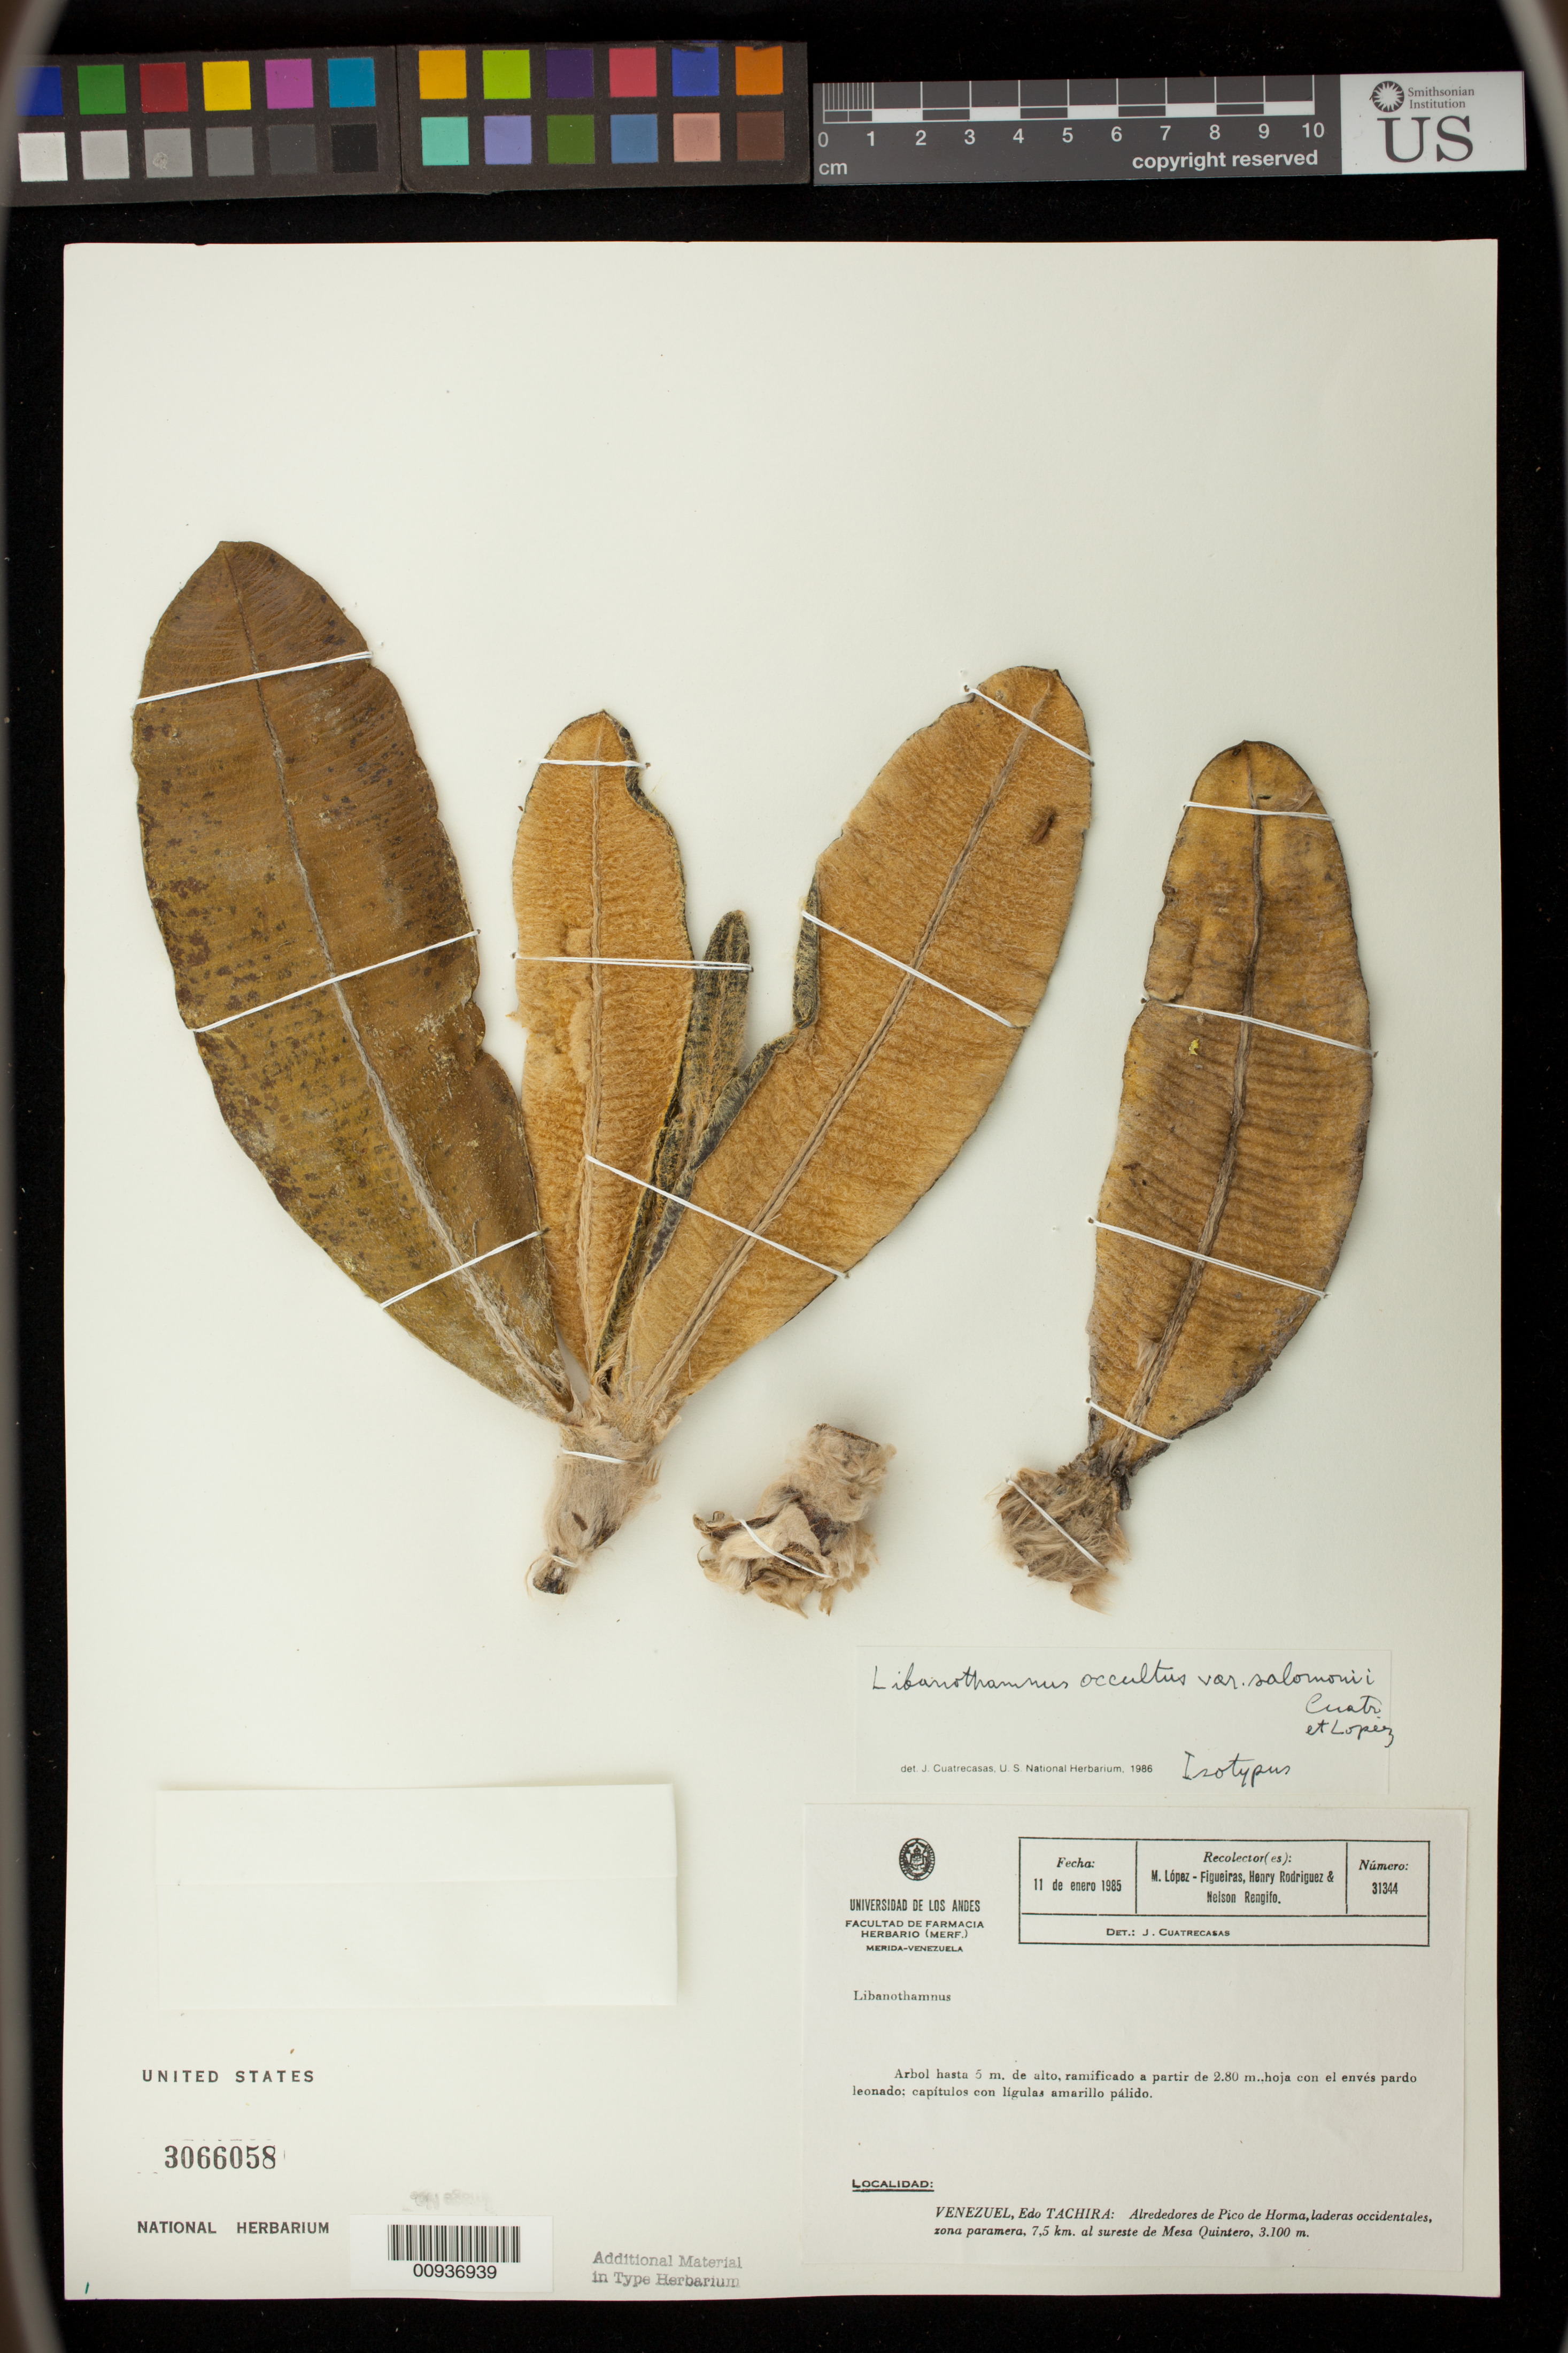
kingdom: Plantae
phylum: Tracheophyta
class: Magnoliopsida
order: Asterales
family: Asteraceae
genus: Libanothamnus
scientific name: Libanothamnus occultus var. salomonii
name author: Cuatrec. & López Fig.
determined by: Cuatrecasas, J.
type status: Isotype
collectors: M. López Figueiras, H. A. Rodriguez & N. Rengifo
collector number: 31344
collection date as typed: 11 Jan 1985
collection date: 1985-01-11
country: Venezuela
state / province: Tachira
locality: Alrededores de Pico de Horma, Laderas Occidentales, Zona Paramera, 7.5 km Sureste de Mesa Quintero.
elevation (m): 3100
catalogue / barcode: US 3066058